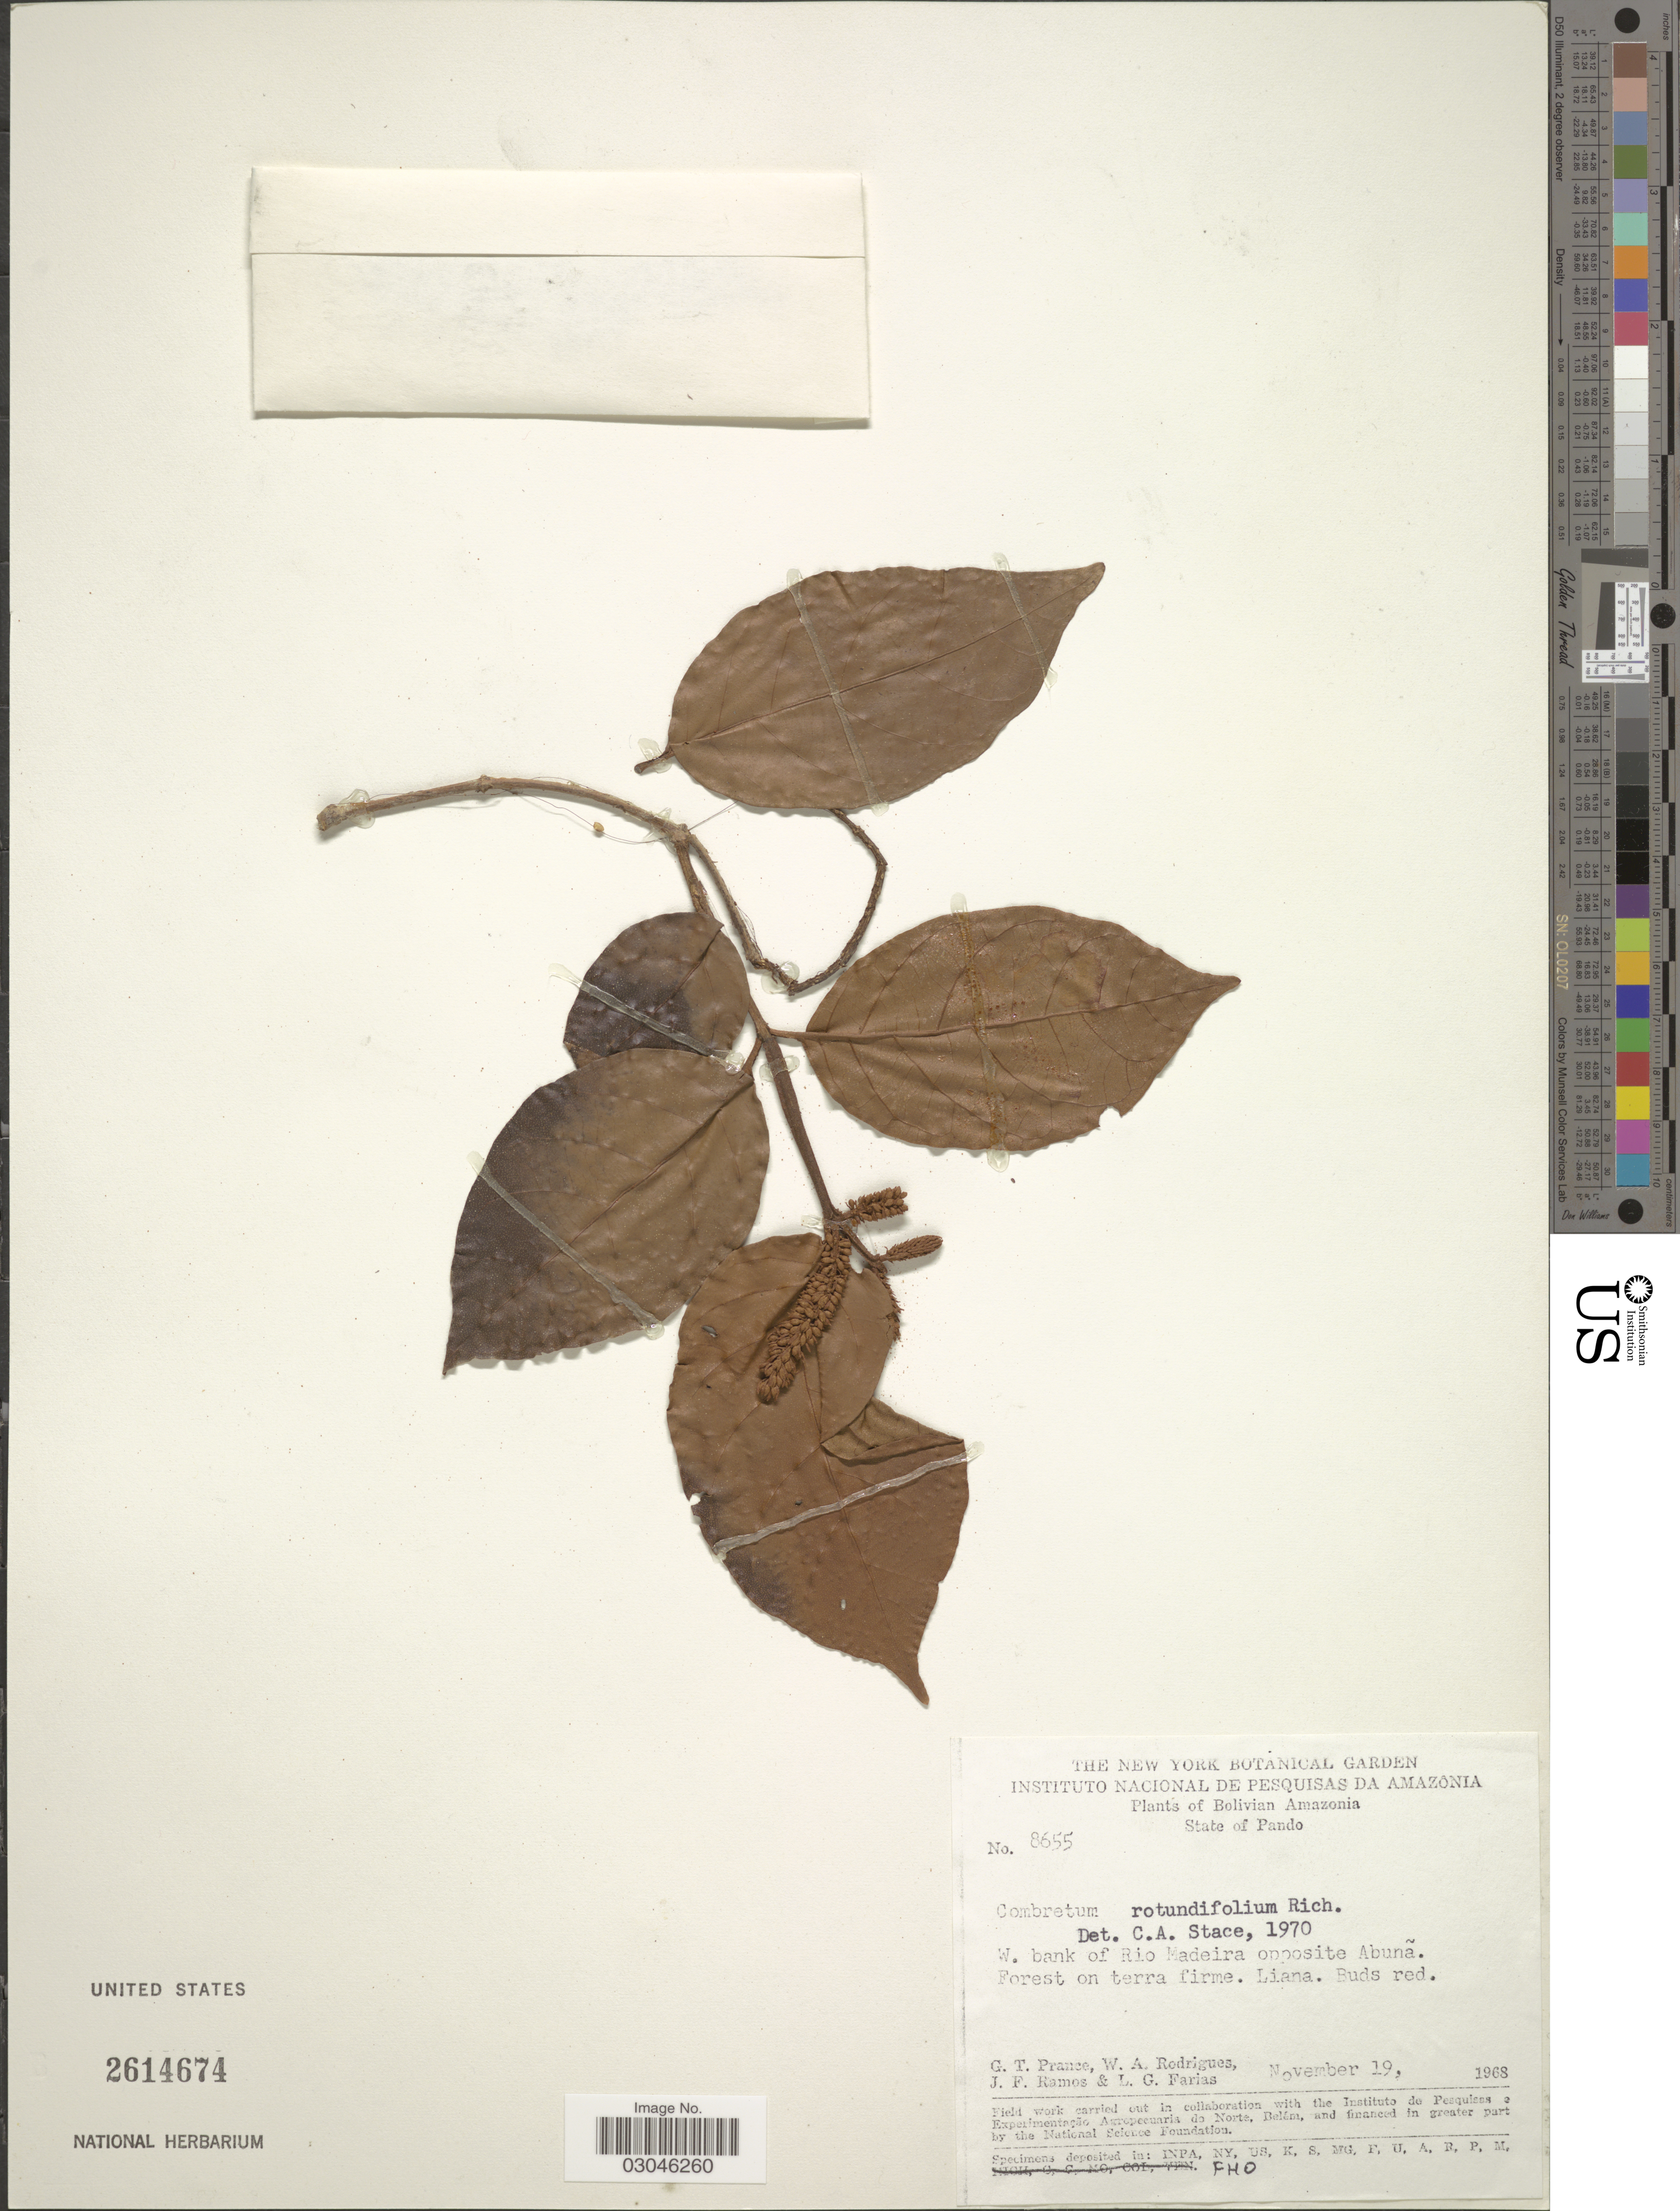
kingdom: Plantae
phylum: Tracheophyta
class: Magnoliopsida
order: Myrtales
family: Combretaceae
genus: Combretum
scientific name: Combretum rotundifolium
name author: Rich.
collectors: G. T. Prance, W. A. Rodrigues, J. F. Ramos & L. G. Farias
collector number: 8655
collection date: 1968-11-19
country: Bolivia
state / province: Pando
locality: Bolivian Amazonia. W. bank of Rio Madeira opposite Abuña.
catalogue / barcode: US 2614674